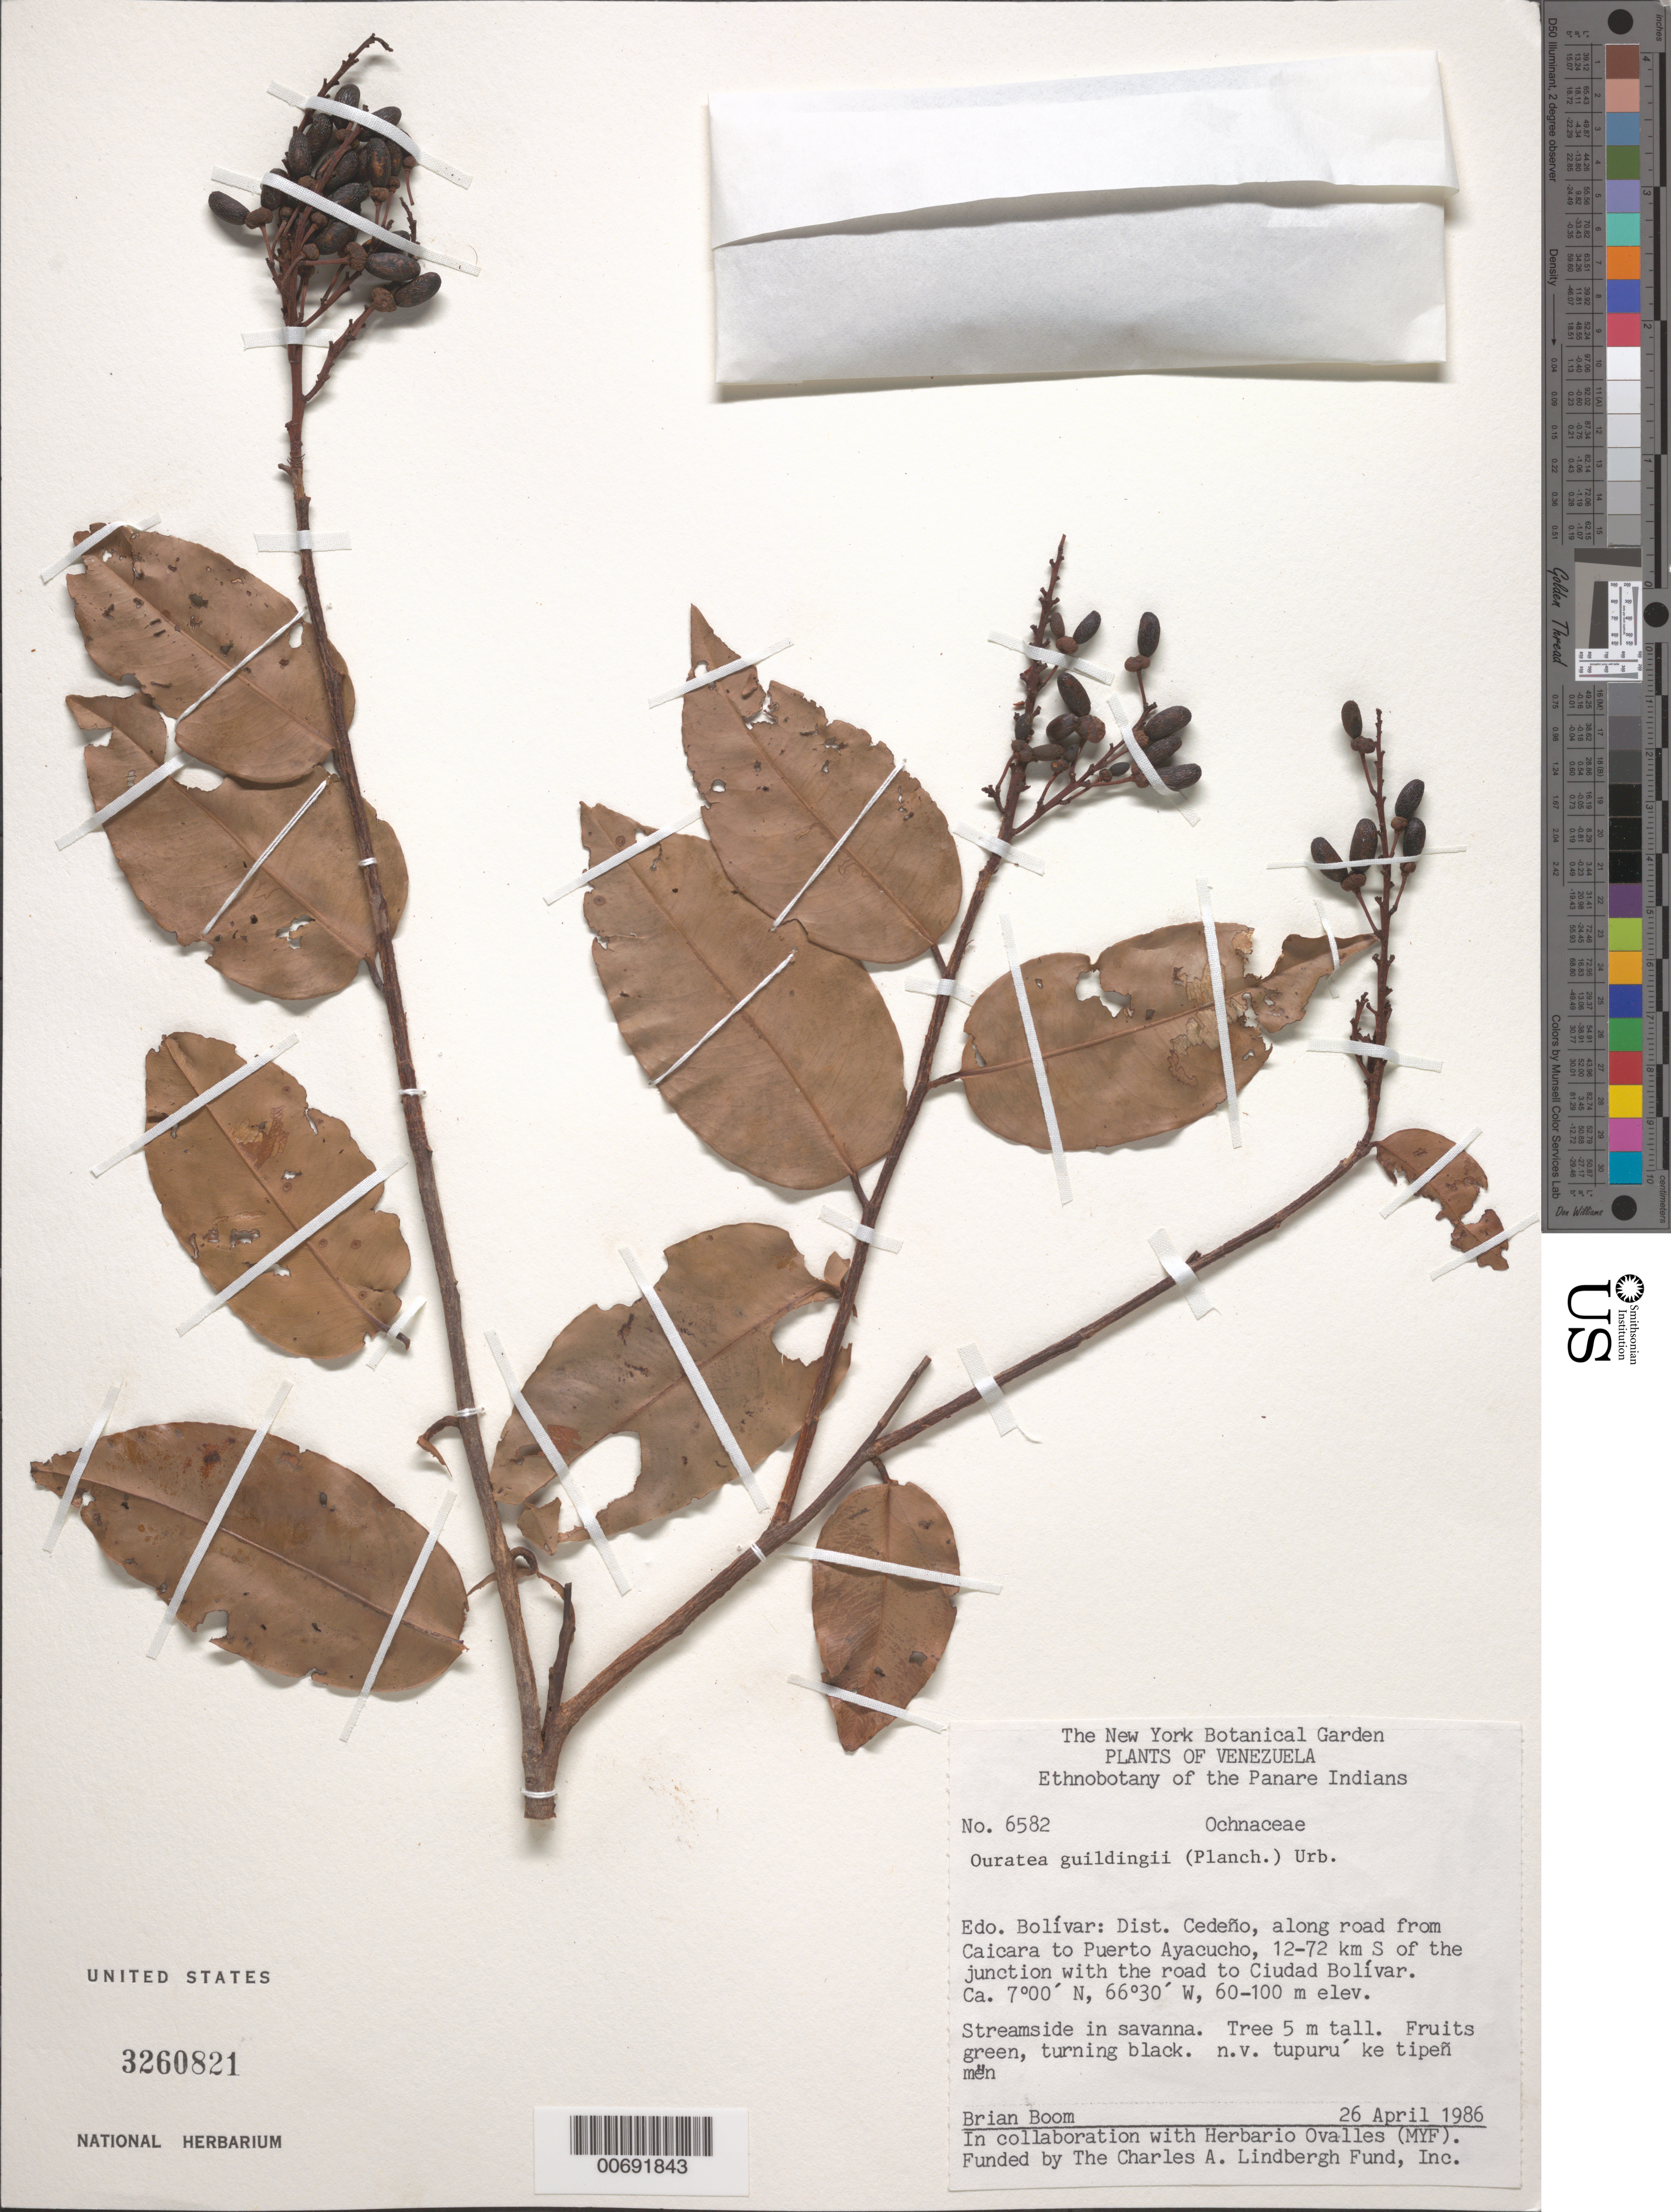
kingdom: Plantae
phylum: Tracheophyta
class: Magnoliopsida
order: Malpighiales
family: Ochnaceae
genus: Ouratea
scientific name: Ouratea guildingii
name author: (Planch.) Urb.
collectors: B. M. Boom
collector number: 6582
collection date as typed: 26-Apr-86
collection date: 1986-04-26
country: Venezuela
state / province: Bolívar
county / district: Cedeño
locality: Caicara del Orinoco - Puerto Ayacucho carretera, 12-72 km S of the junction of the road to Ciudad Bolívar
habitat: Streamside in savanna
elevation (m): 60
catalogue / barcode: US 3260821